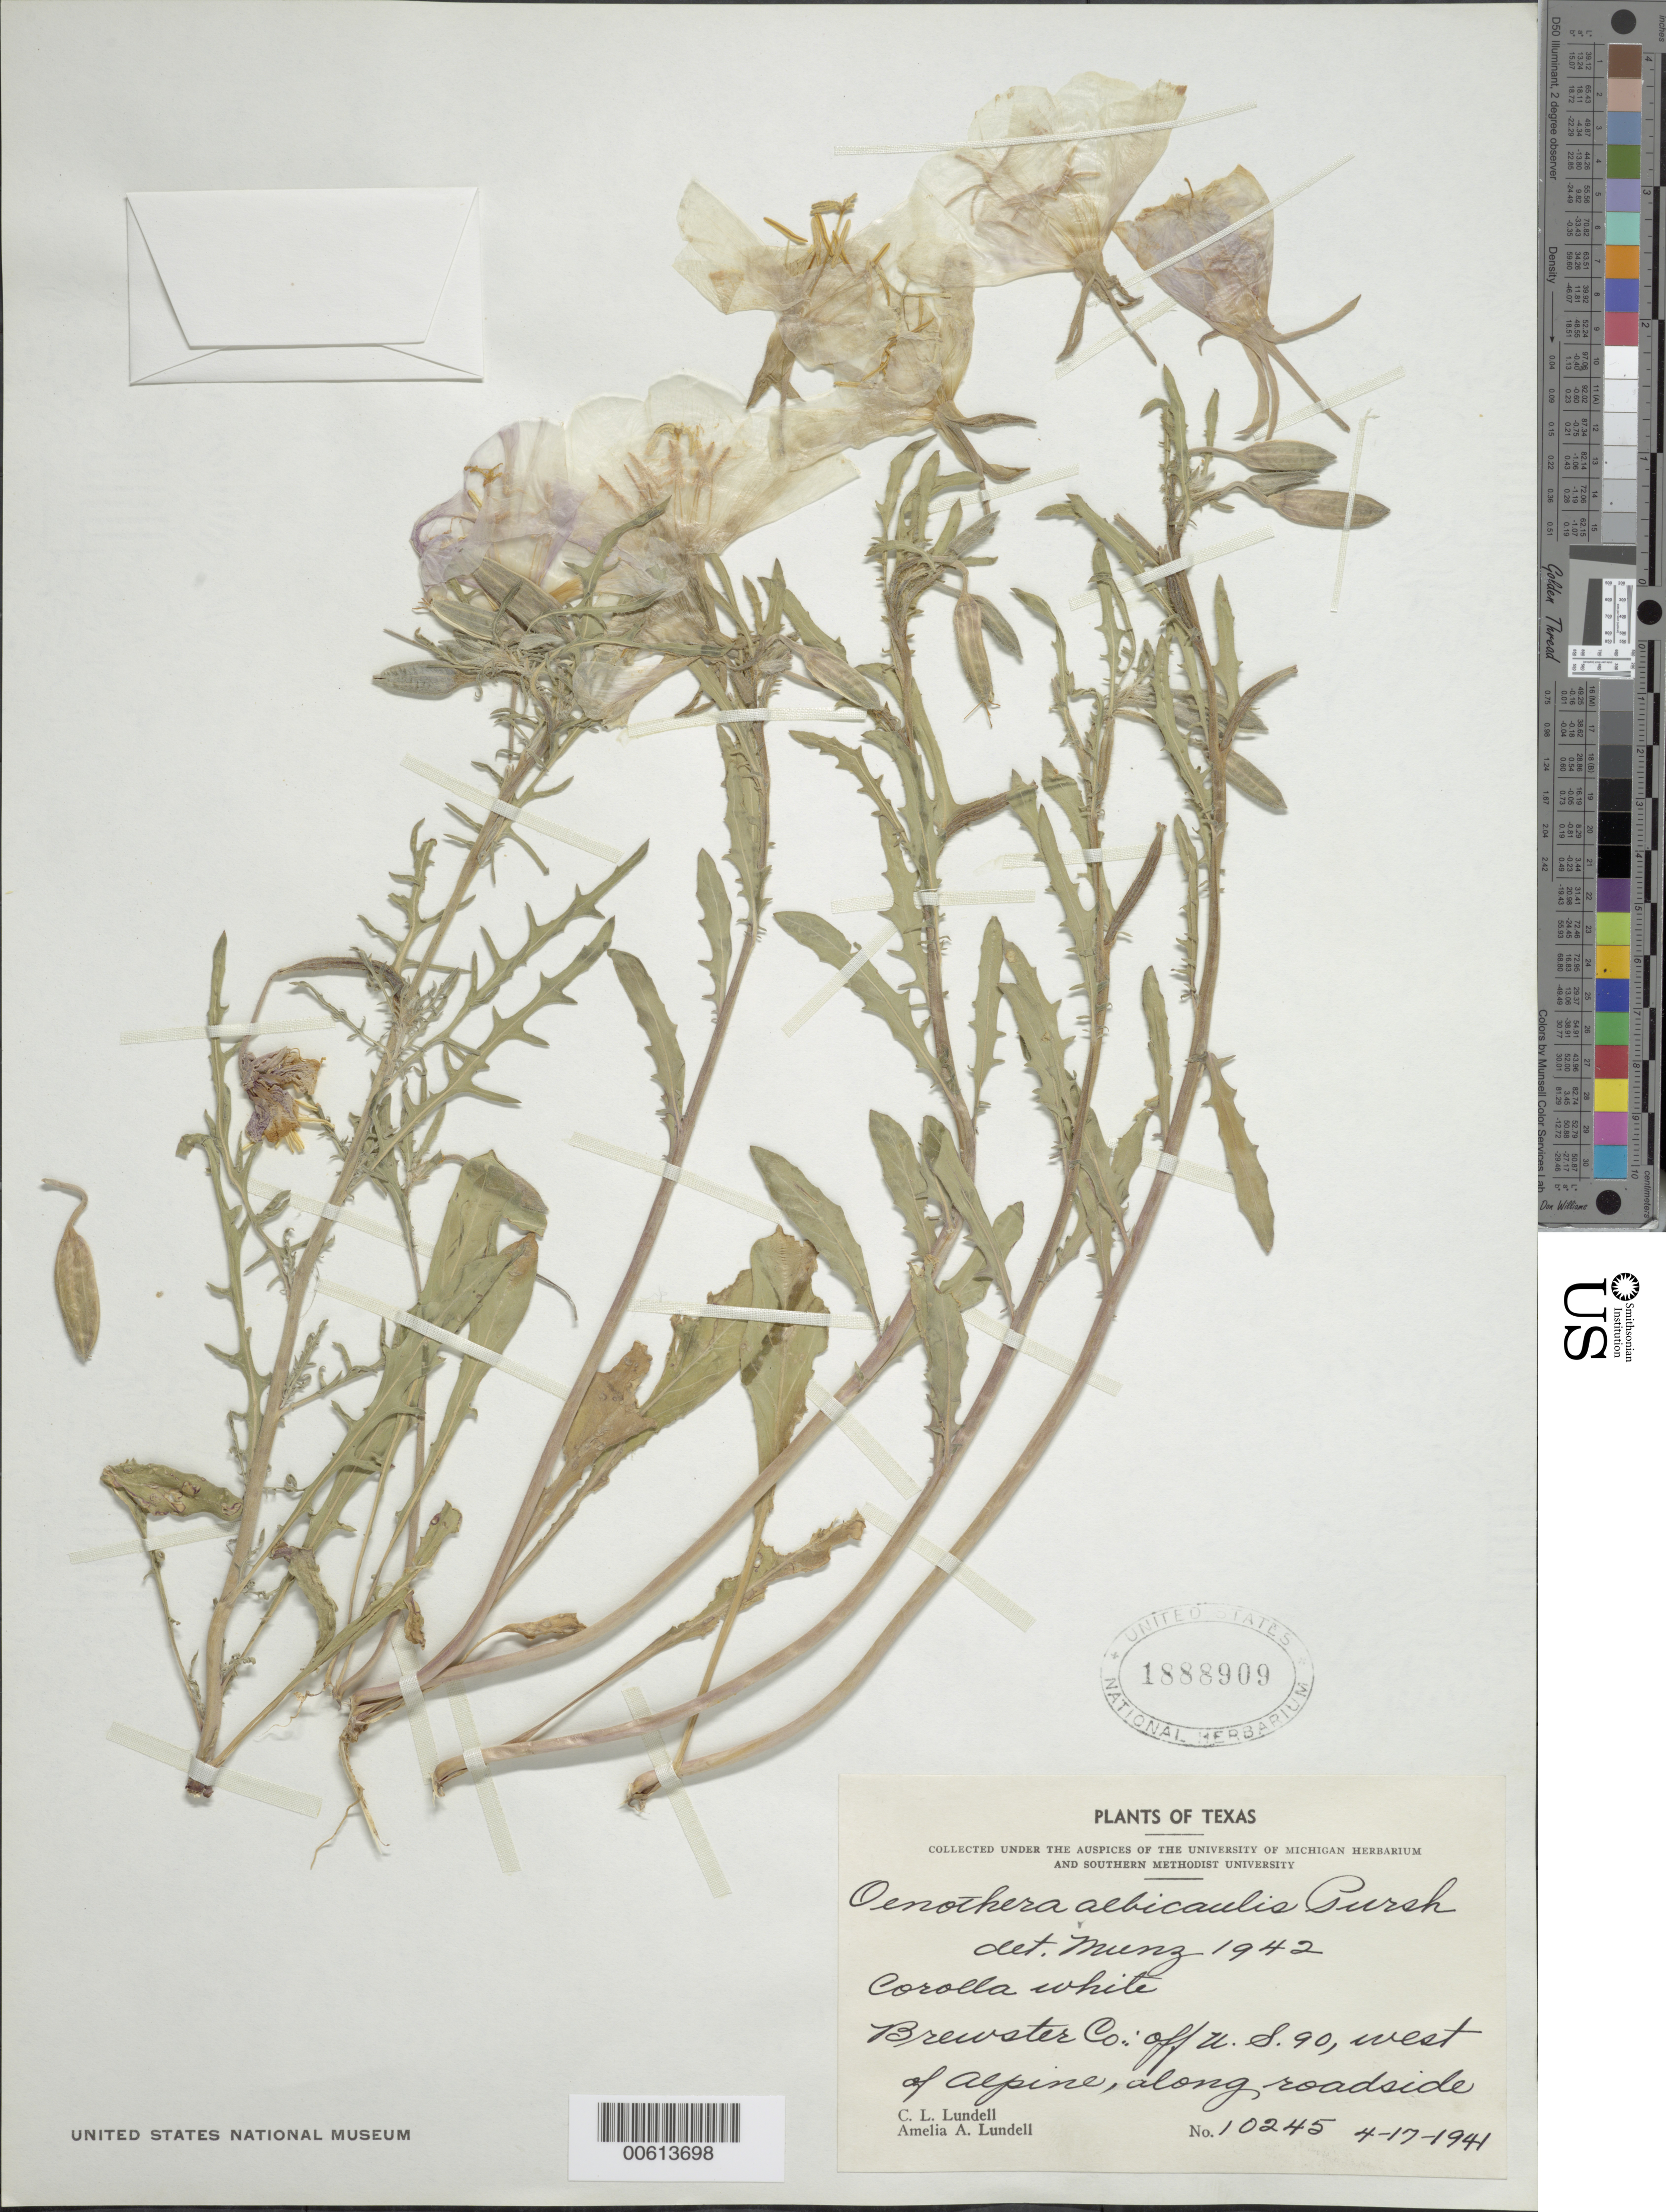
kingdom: Plantae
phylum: Tracheophyta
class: Magnoliopsida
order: Myrtales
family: Onagraceae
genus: Oenothera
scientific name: Oenothera albicaulis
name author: Pursh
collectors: C. L. Lundell & A. A. Lundell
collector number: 10245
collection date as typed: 17 Apr 1941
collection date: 1941-04-17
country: United States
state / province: Texas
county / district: Brewster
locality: W of Alpine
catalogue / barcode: US 1888909